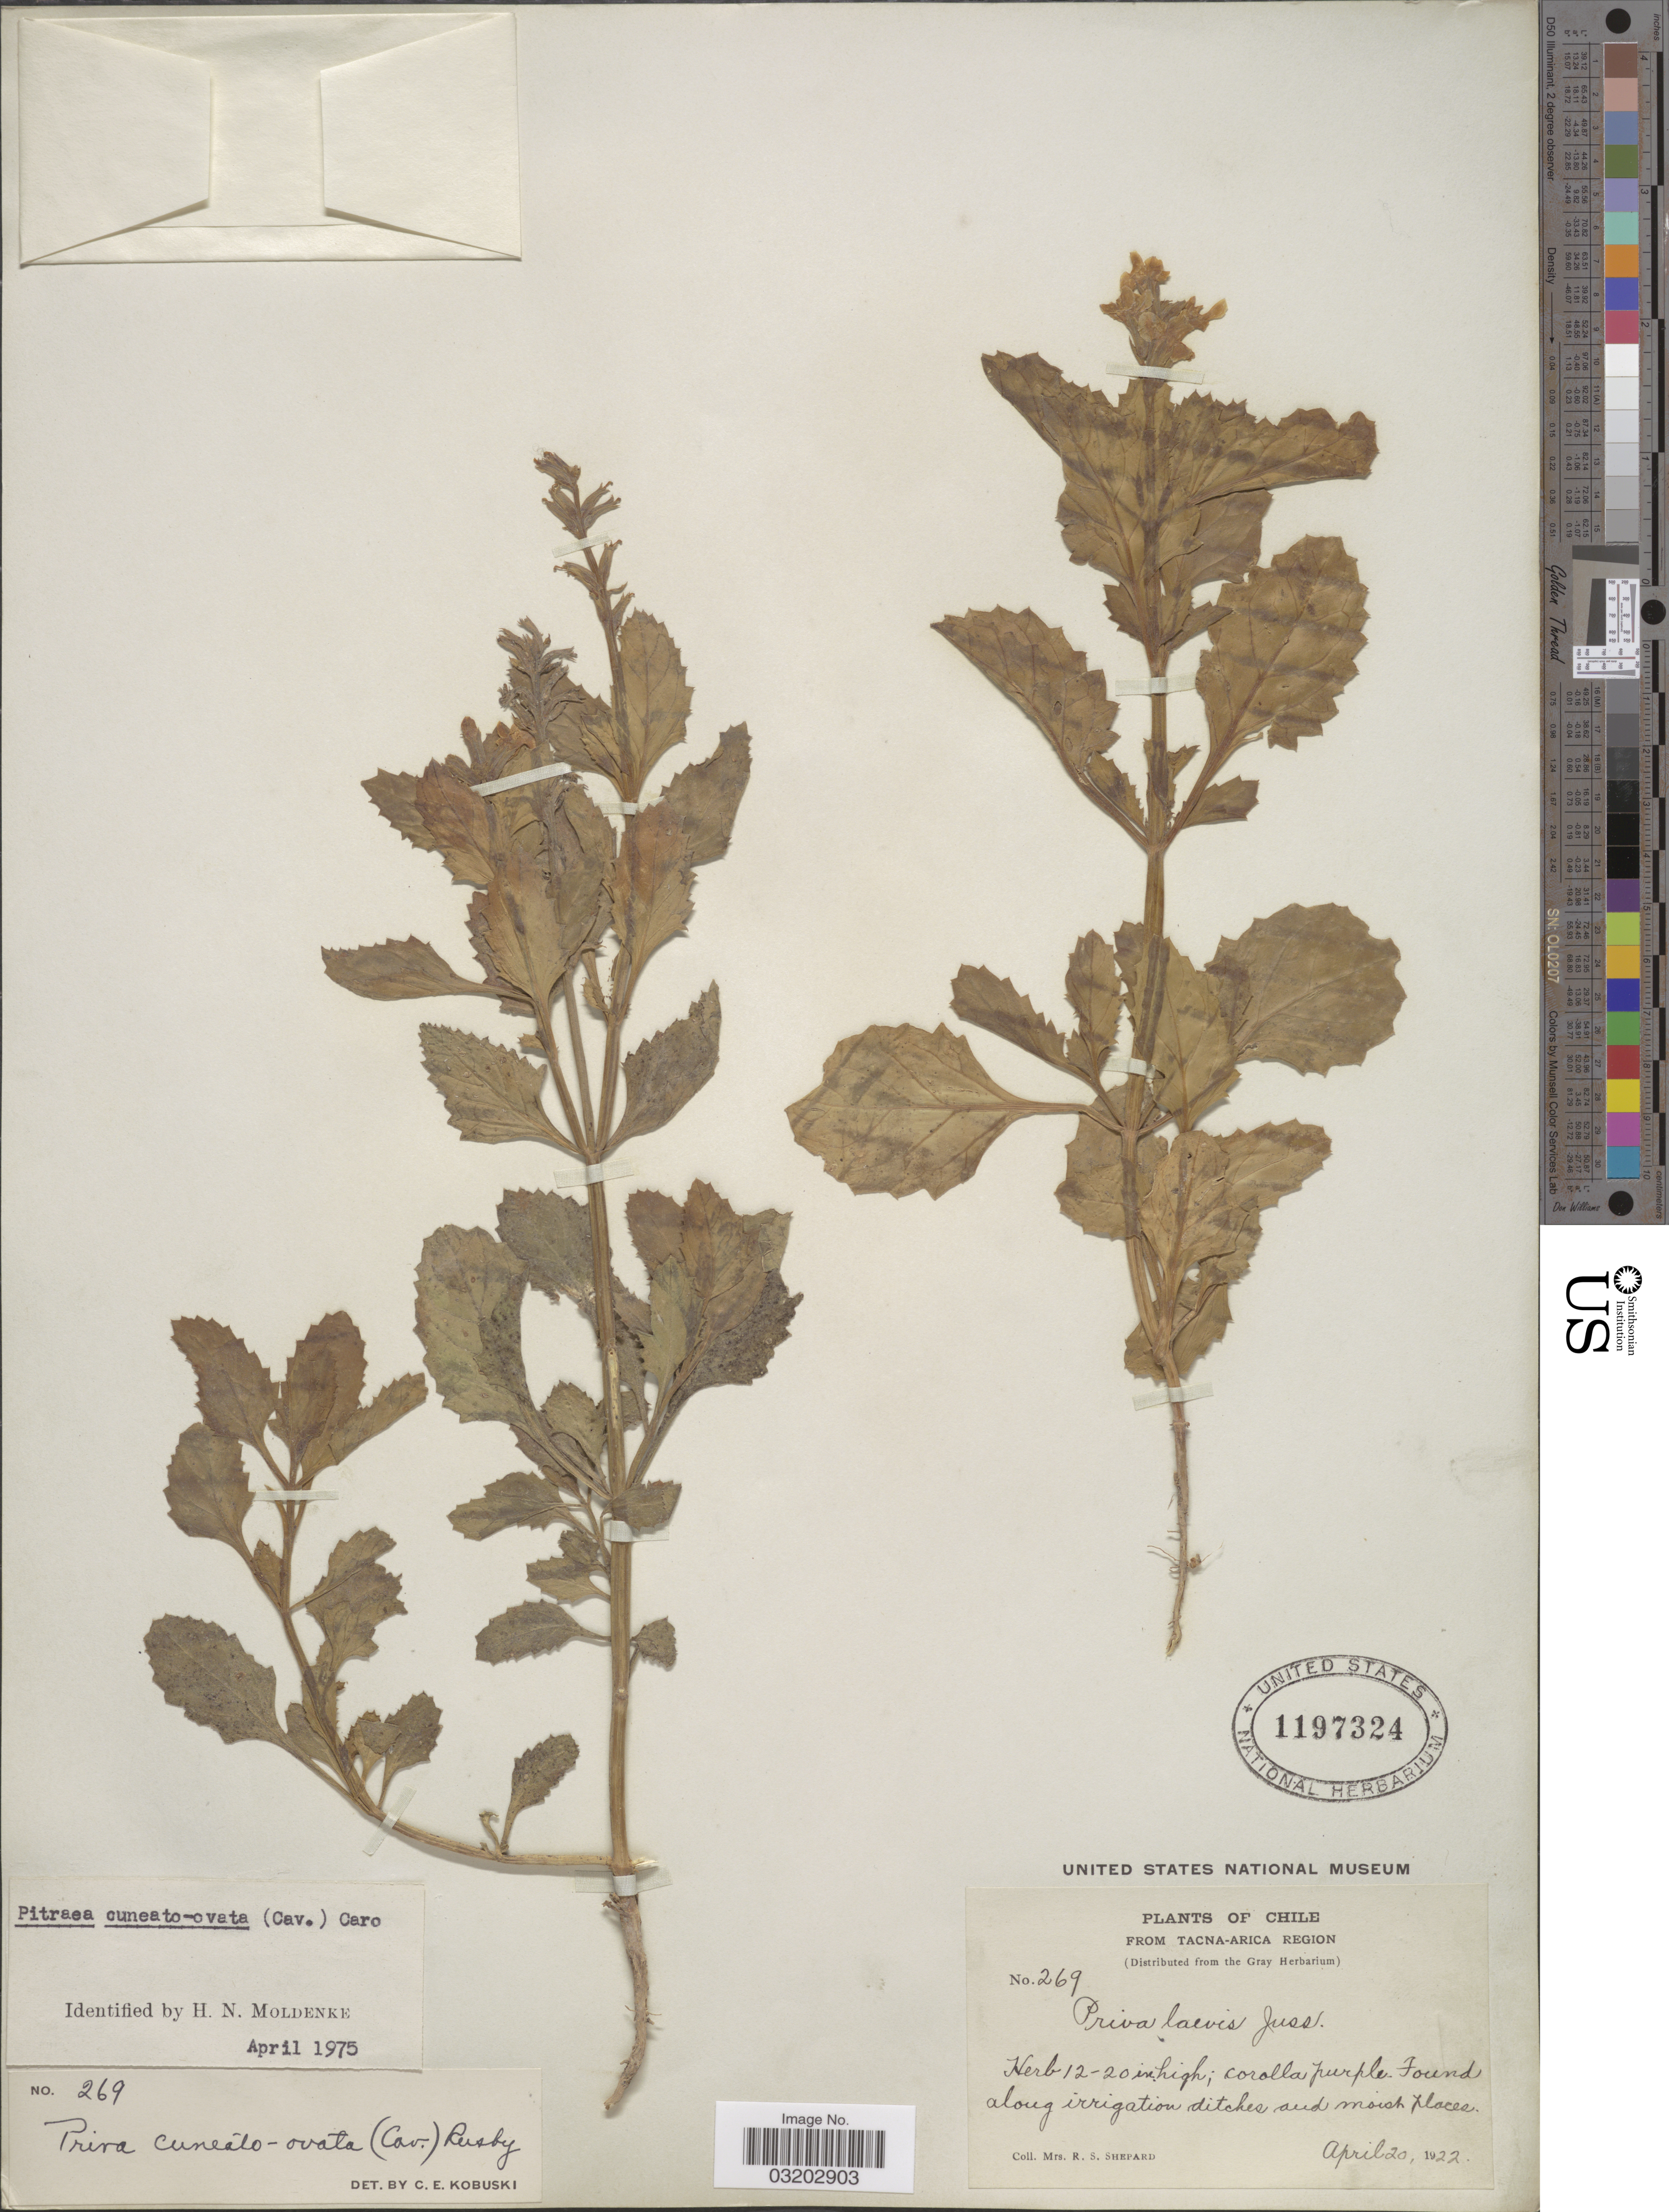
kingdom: Plantae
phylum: Tracheophyta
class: Magnoliopsida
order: Lamiales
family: Verbenaceae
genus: Pitraea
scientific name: Pitraea cuneato-ovata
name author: (Cav.) Caro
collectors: R. Shepard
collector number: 269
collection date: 1922-04-20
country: Chile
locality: Tacna-Arica Region.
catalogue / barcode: US 1197324